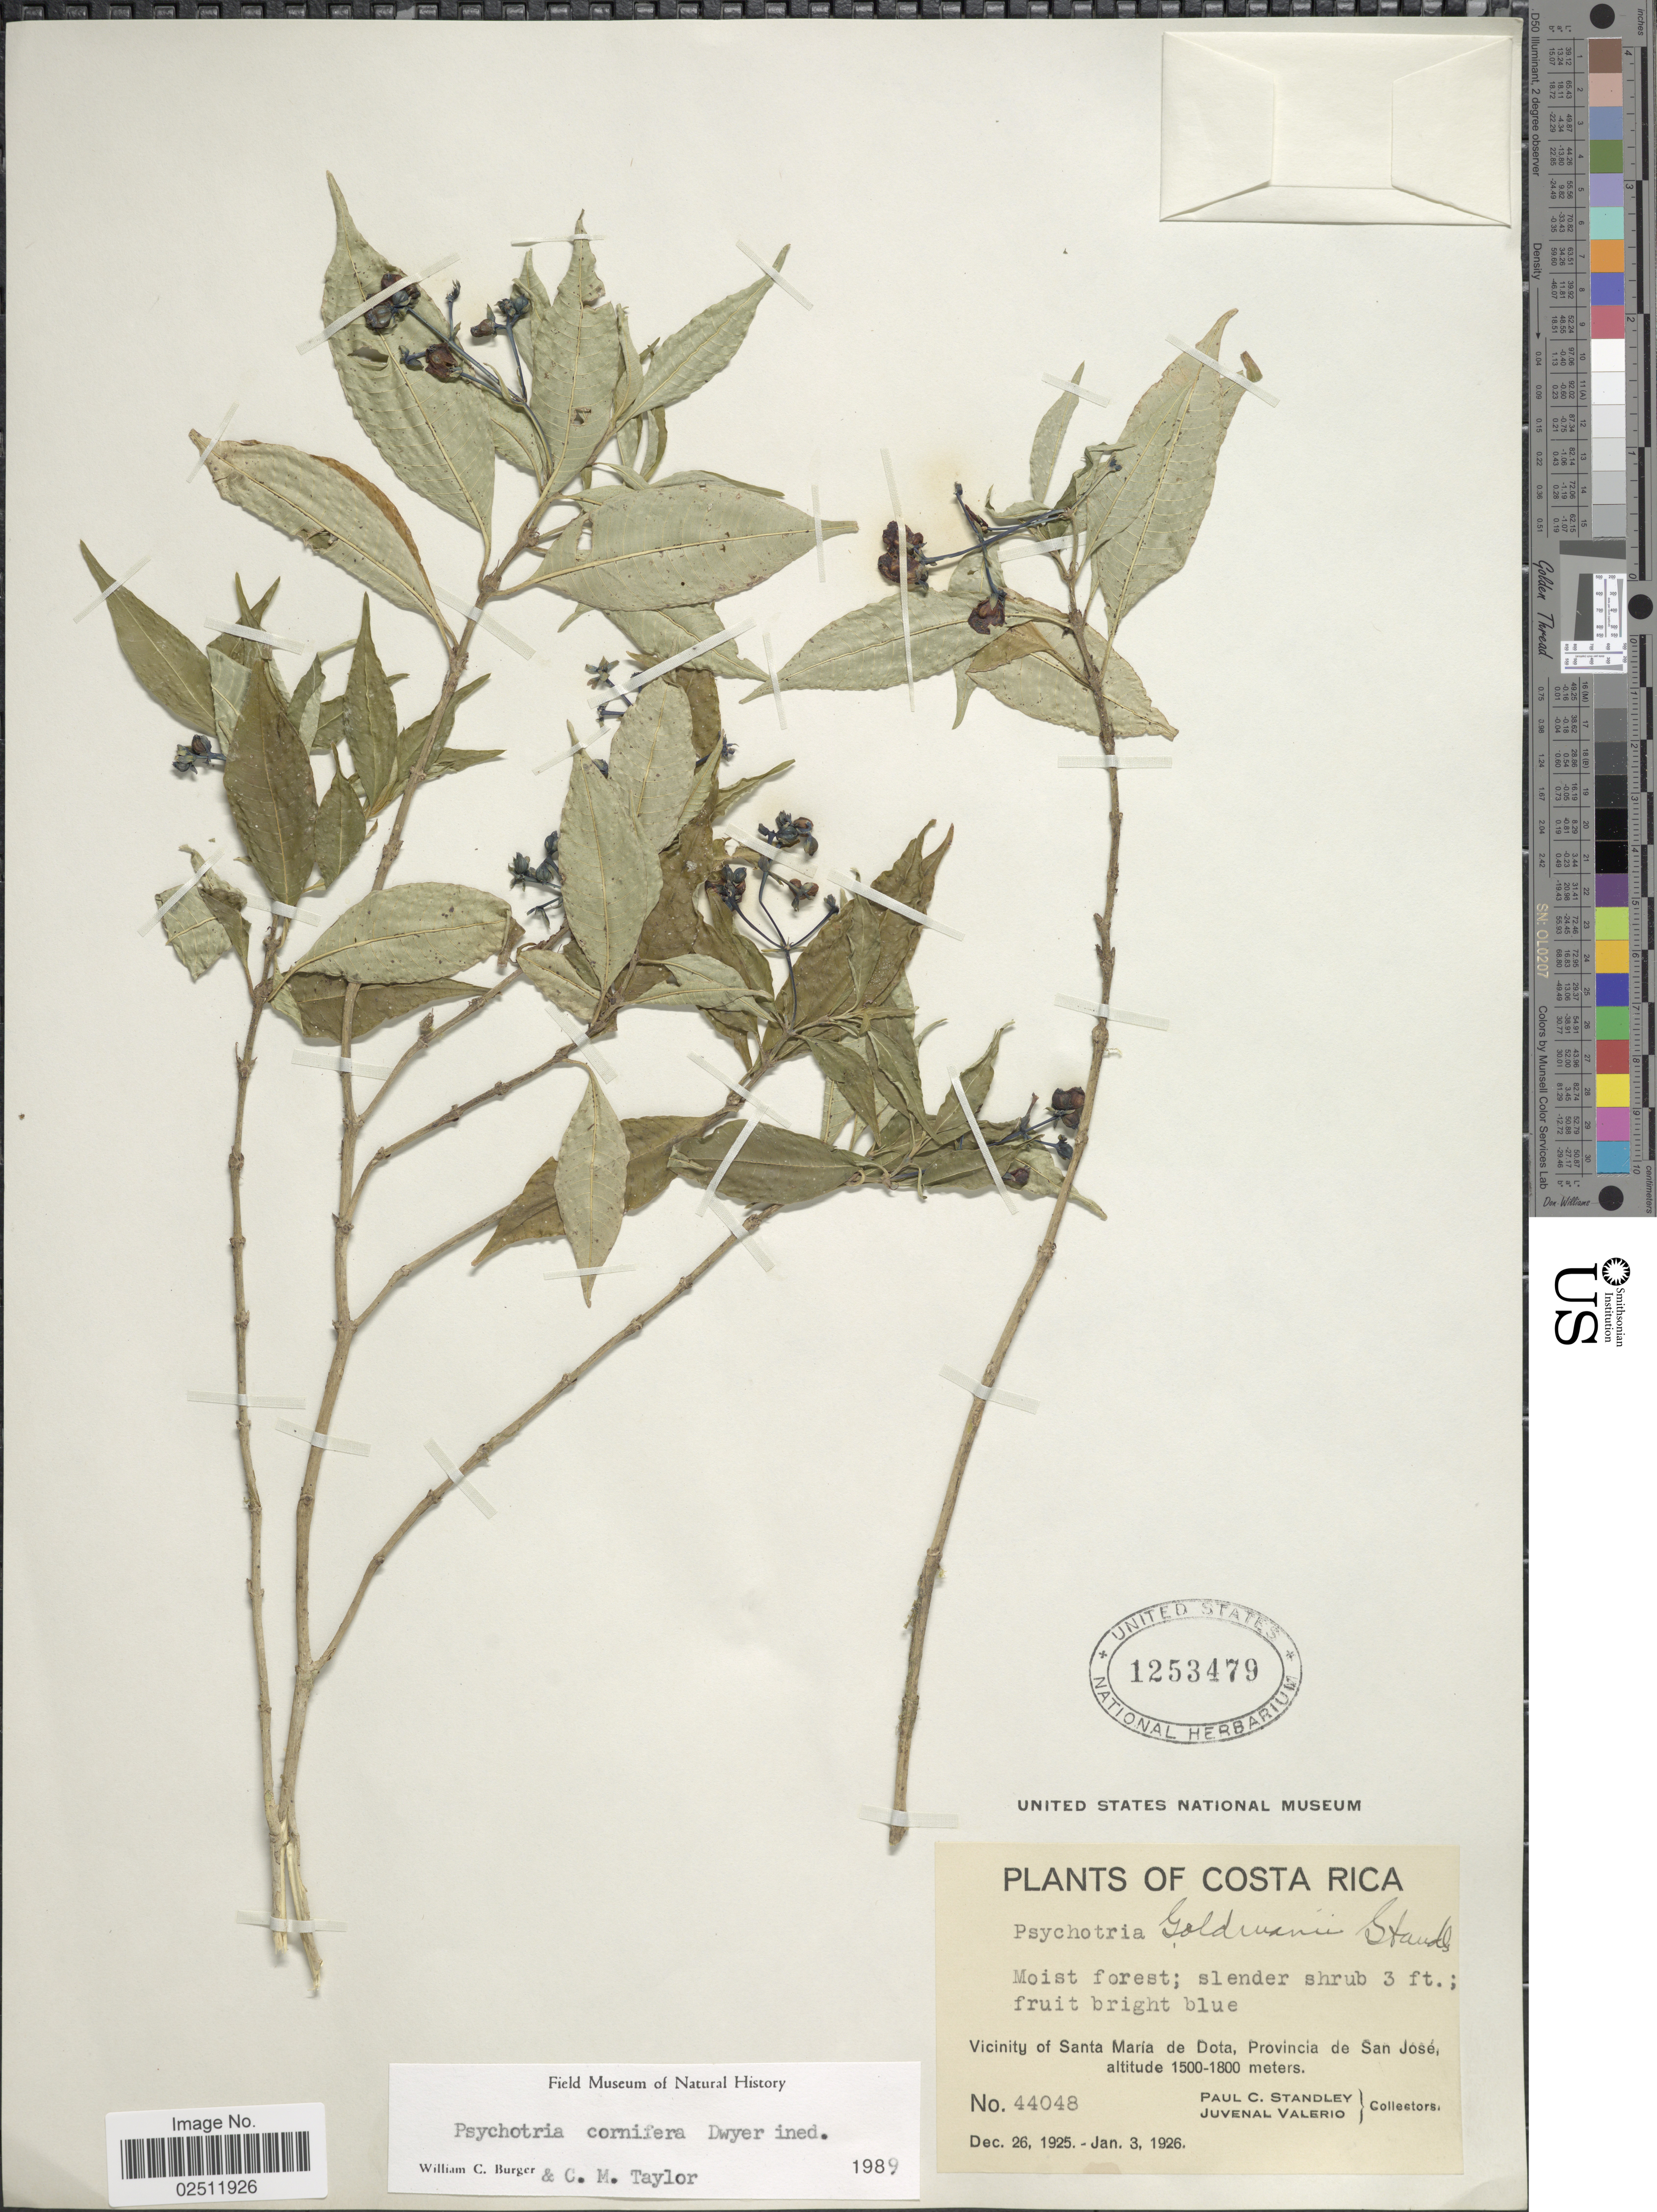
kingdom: Plantae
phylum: Tracheophyta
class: Magnoliopsida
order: Gentianales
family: Rubiaceae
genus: Psychotria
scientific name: Psychotria cornifera Dwyer sp. nov. ined.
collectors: P. C. Standley & J. Valerio R.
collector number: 44048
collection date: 1925-12-26/1926-01-03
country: Costa Rica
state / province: San José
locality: Vicinity of Santa Maria de Dota.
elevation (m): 1500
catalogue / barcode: US 1253479